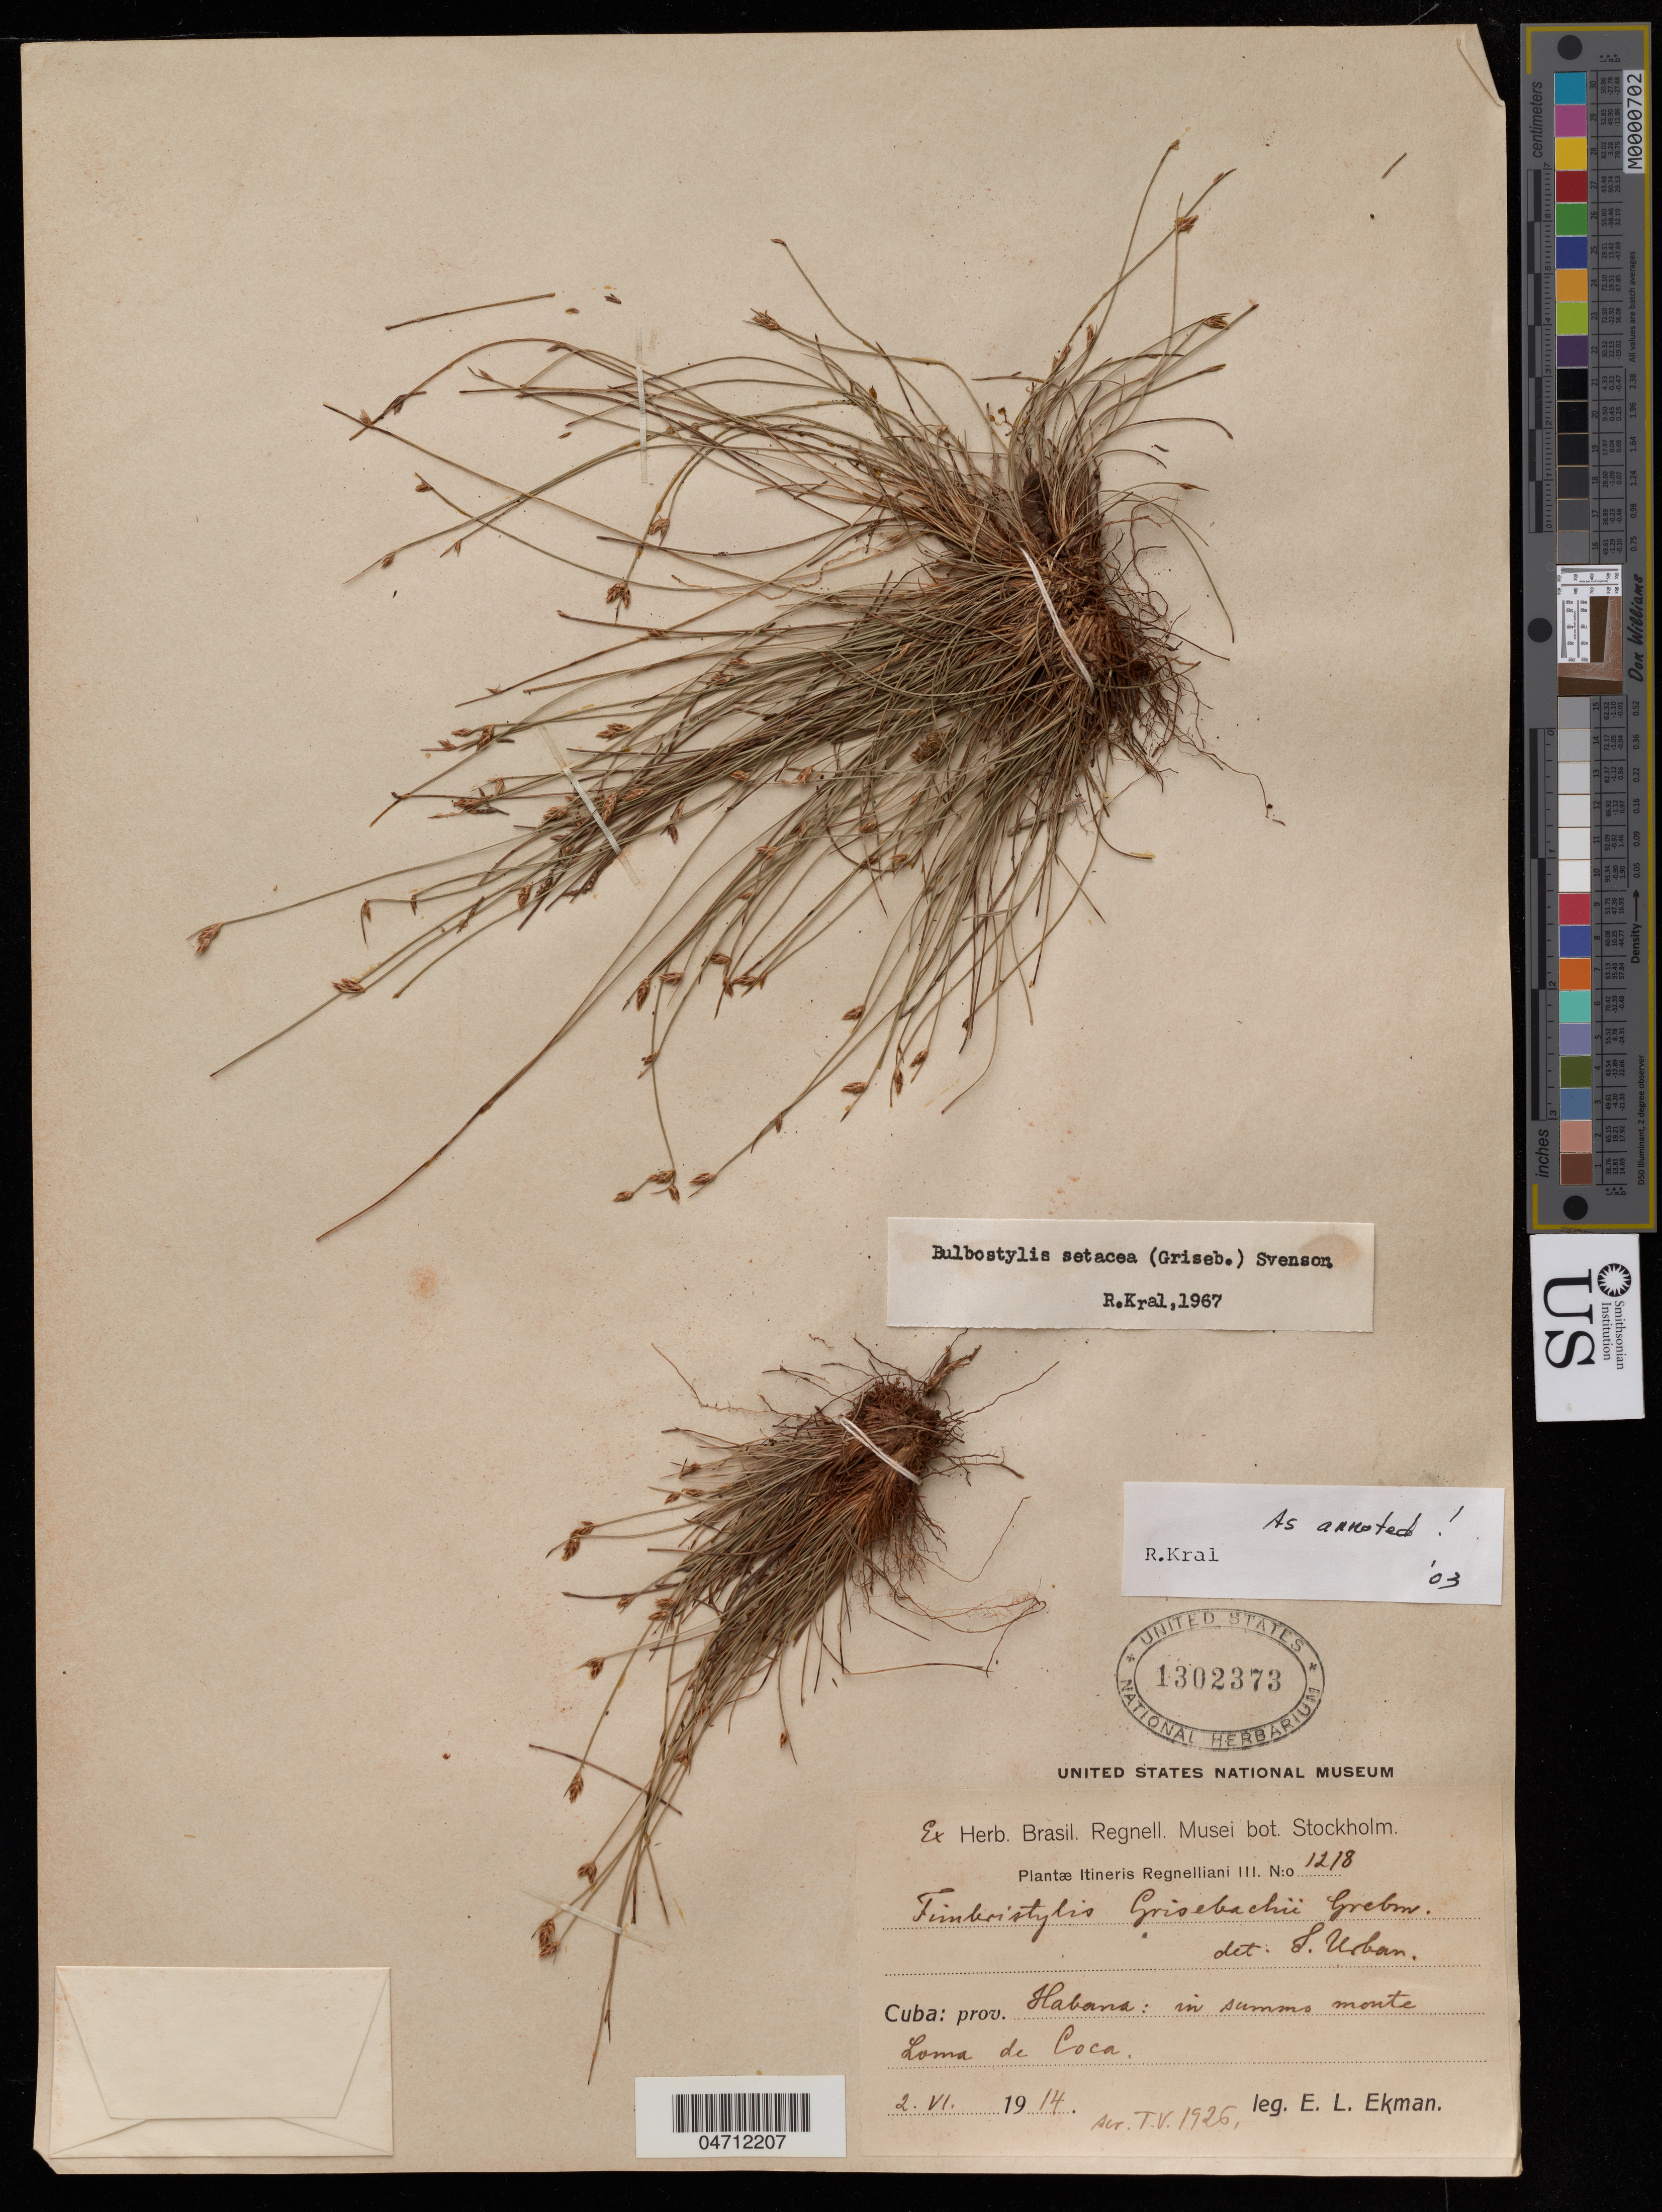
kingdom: Plantae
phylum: Tracheophyta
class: Liliopsida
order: Poales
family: Cyperaceae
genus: Bulbostylis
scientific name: Bulbostylis setacea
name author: (Griseb.) Svenson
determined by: Kral, Robert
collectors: E. L. Ekman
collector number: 1218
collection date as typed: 02 Jun 1914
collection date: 1914-06-02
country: Cuba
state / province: La Habana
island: Greater Antilles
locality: Lomar de Coca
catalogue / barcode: US 1302373